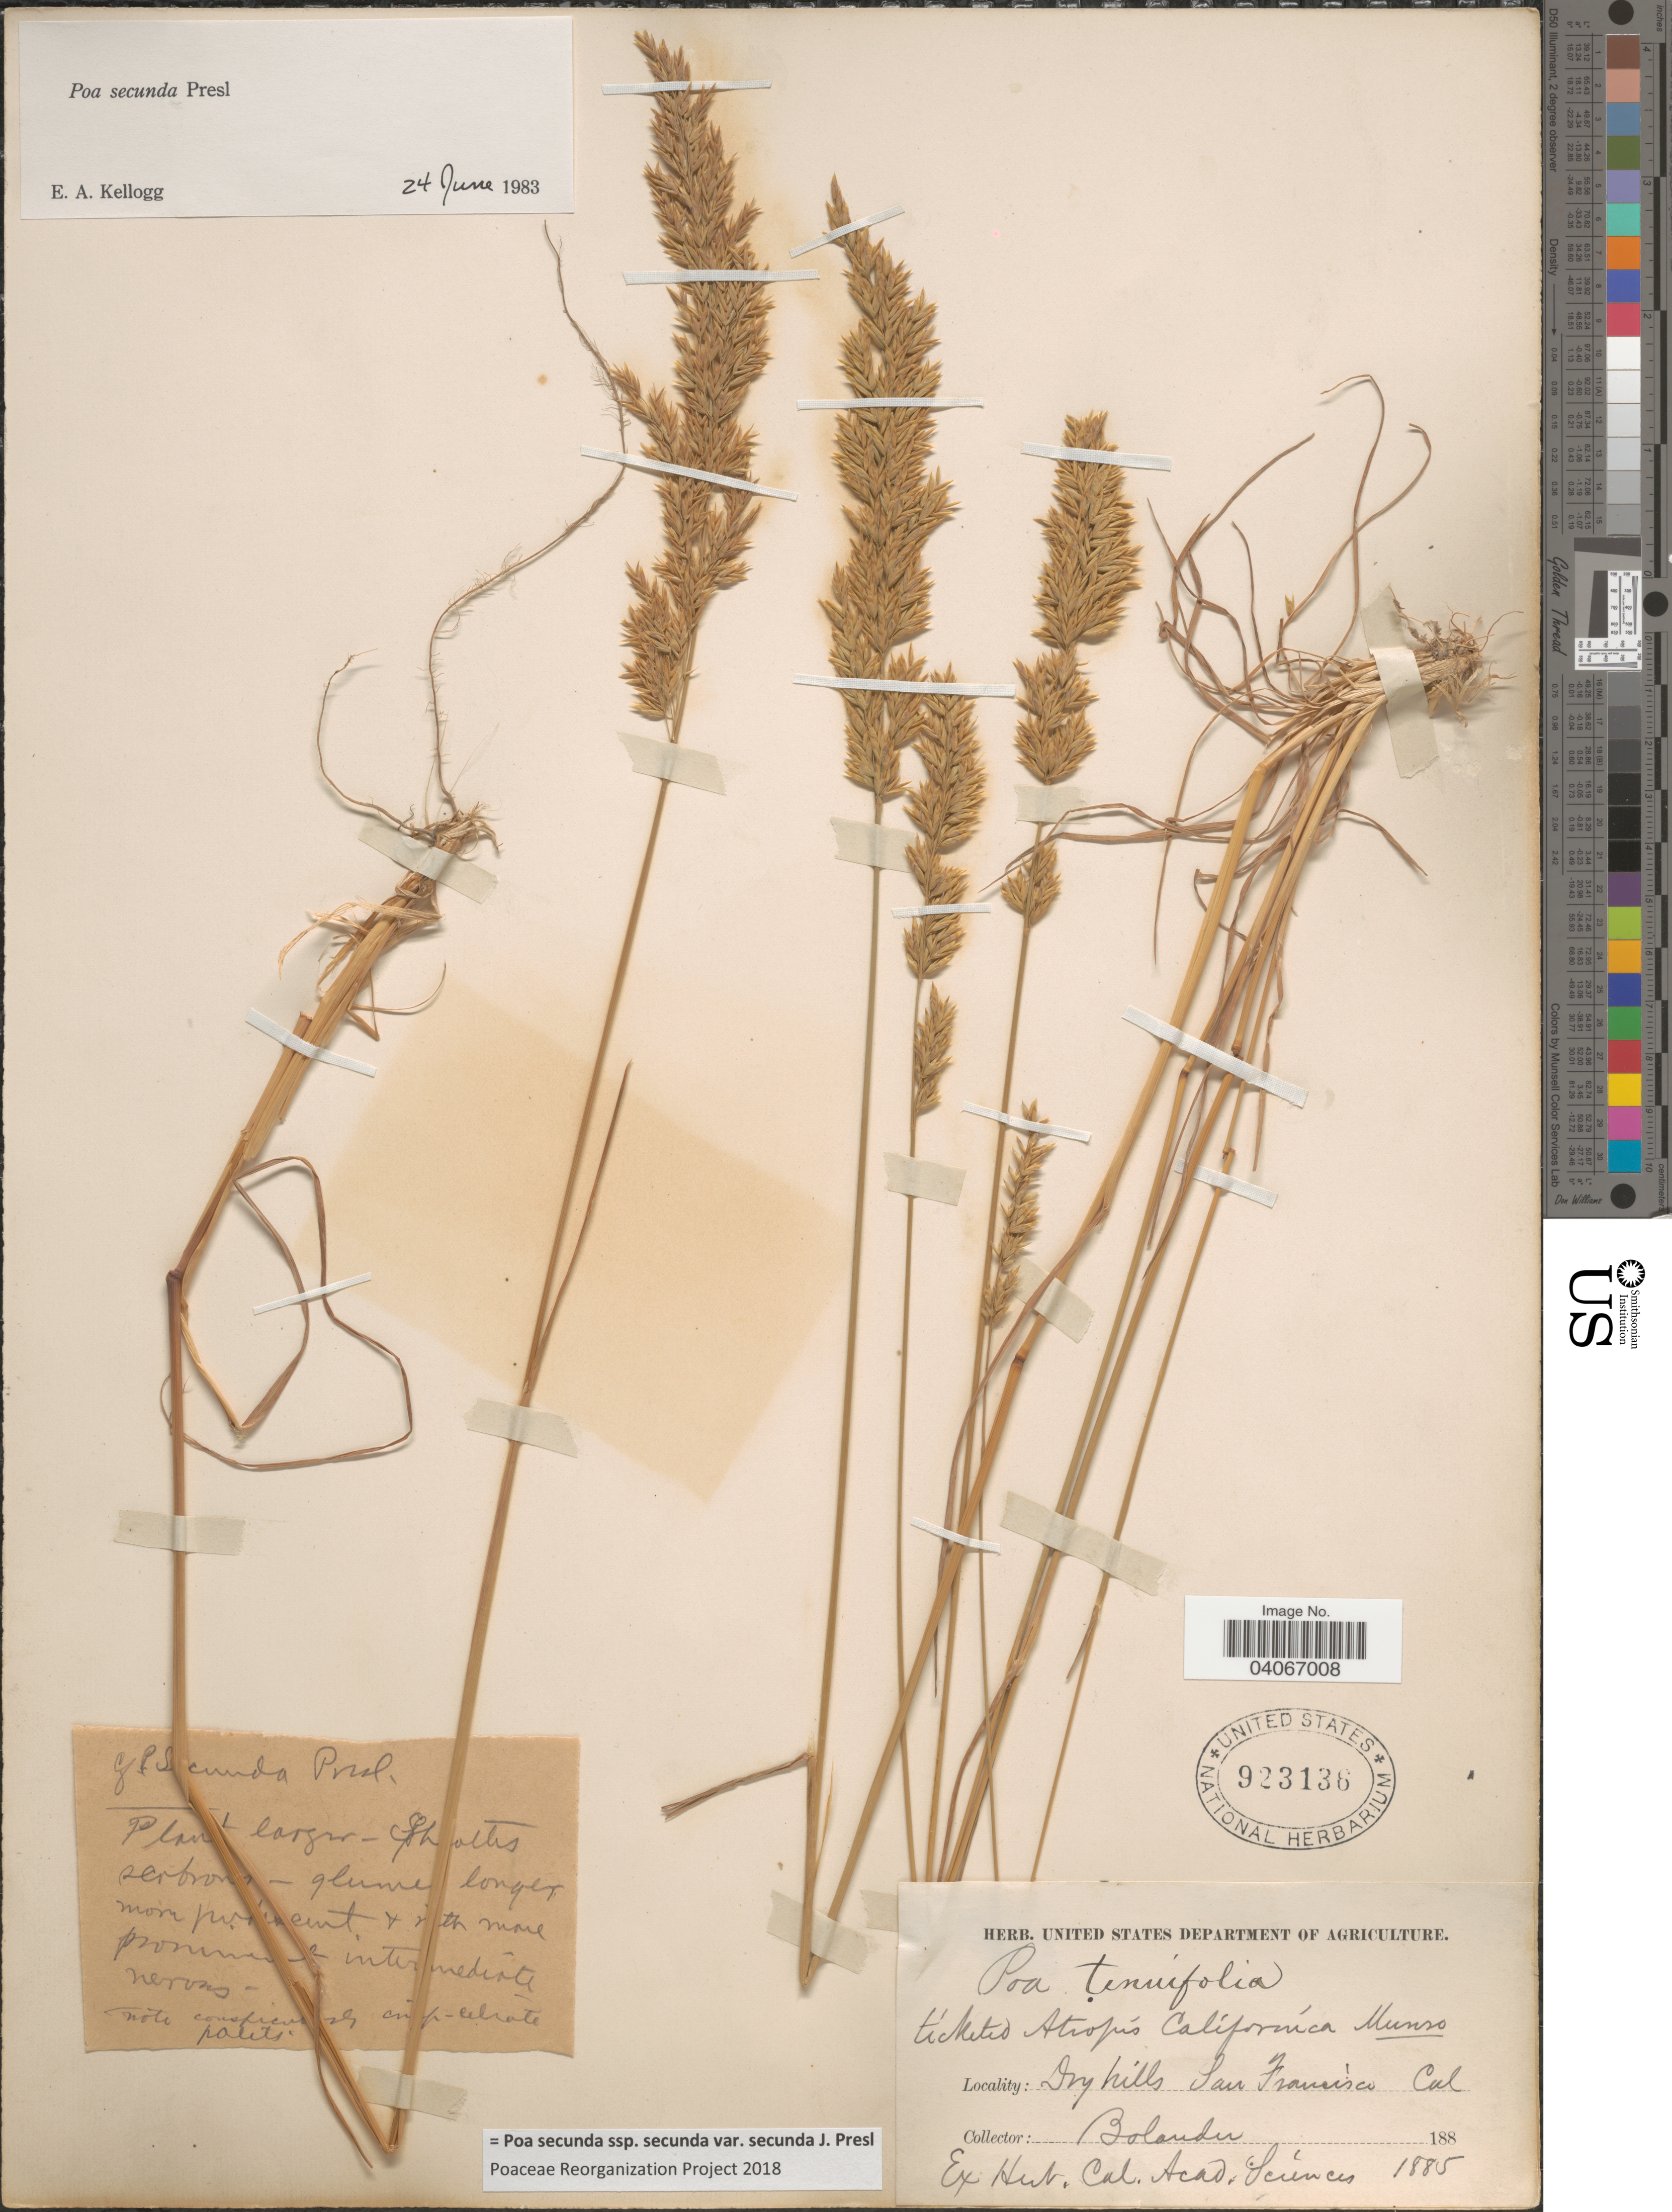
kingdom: Plantae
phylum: Tracheophyta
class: Liliopsida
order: Poales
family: Poaceae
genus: Poa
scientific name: Poa secunda subsp. secunda var. secunda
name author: J. Presl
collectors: -. Bolander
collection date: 1885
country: United States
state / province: California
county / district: San Francisco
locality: Dry hills. San Francisco.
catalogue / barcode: US 923138